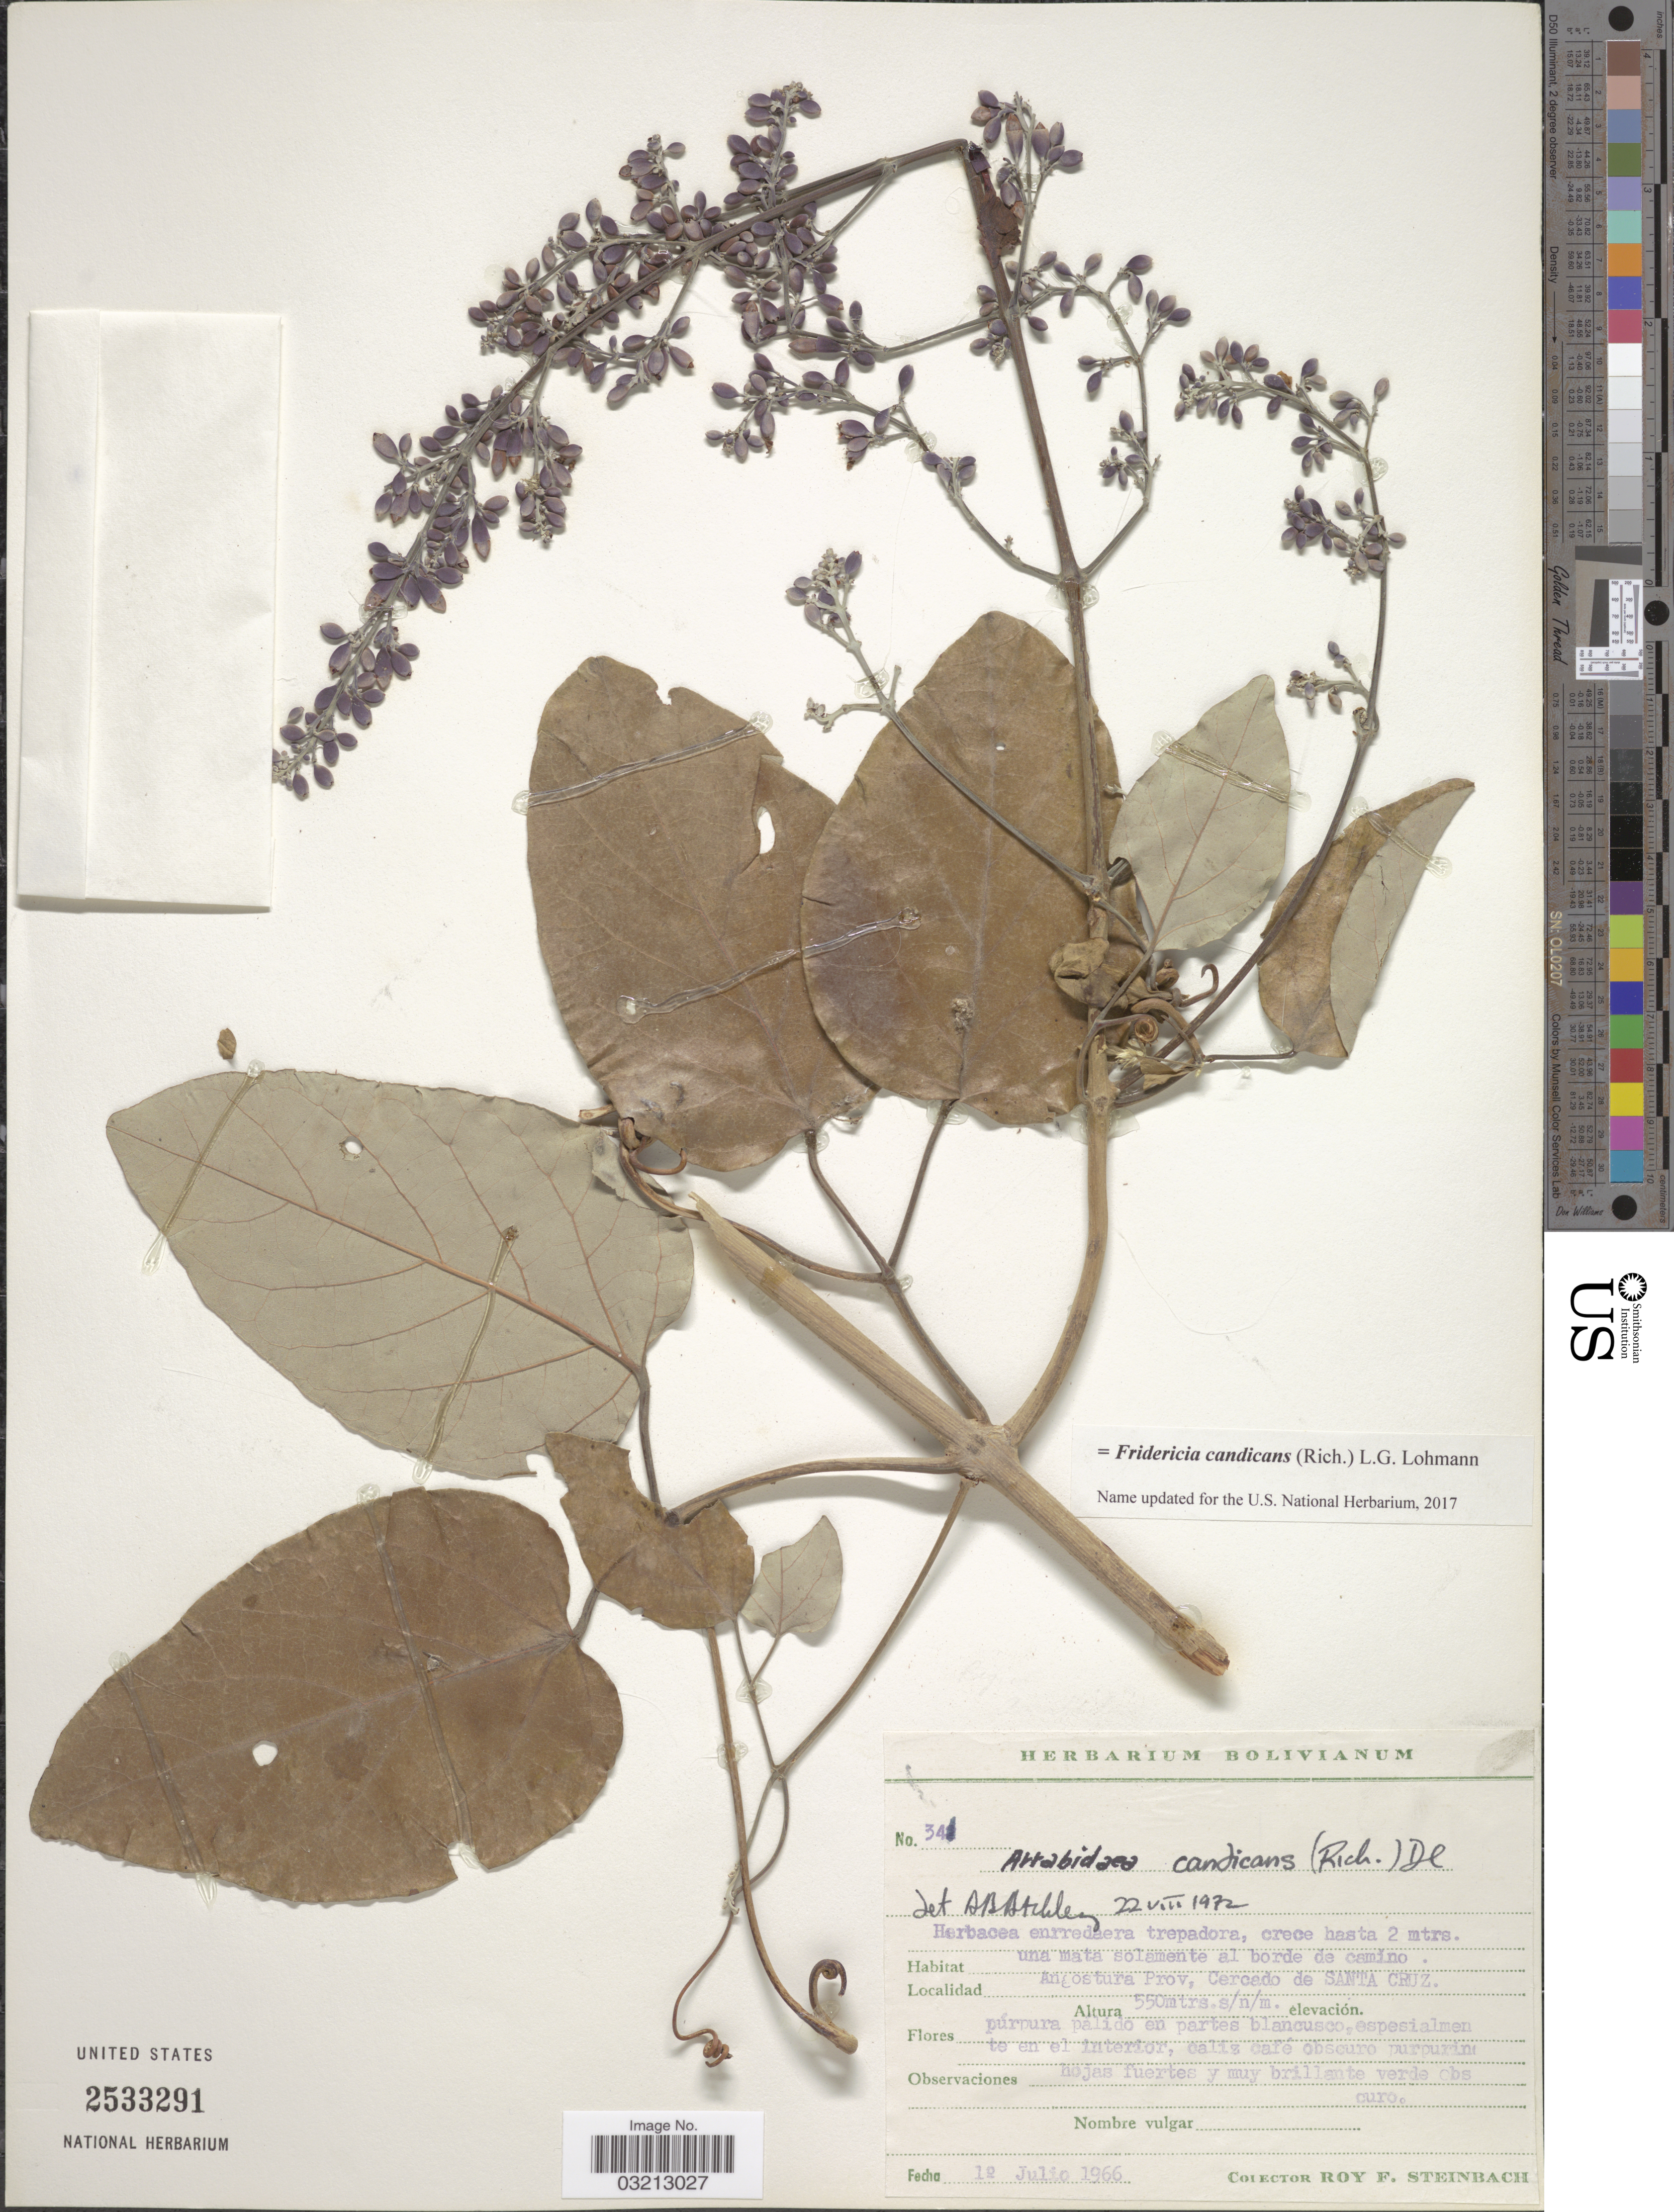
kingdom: Plantae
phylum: Tracheophyta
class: Magnoliopsida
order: Lamiales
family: Bignoniaceae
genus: Fridericia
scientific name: Fridericia candicans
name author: (Rich.) L.G. Lohmann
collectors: R. F. Steinbach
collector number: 34*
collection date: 1966-07-10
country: Bolivia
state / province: Santa Cruz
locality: Angostura Prov, Cercado de Santa Cruz.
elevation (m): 550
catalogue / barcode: US 2533291